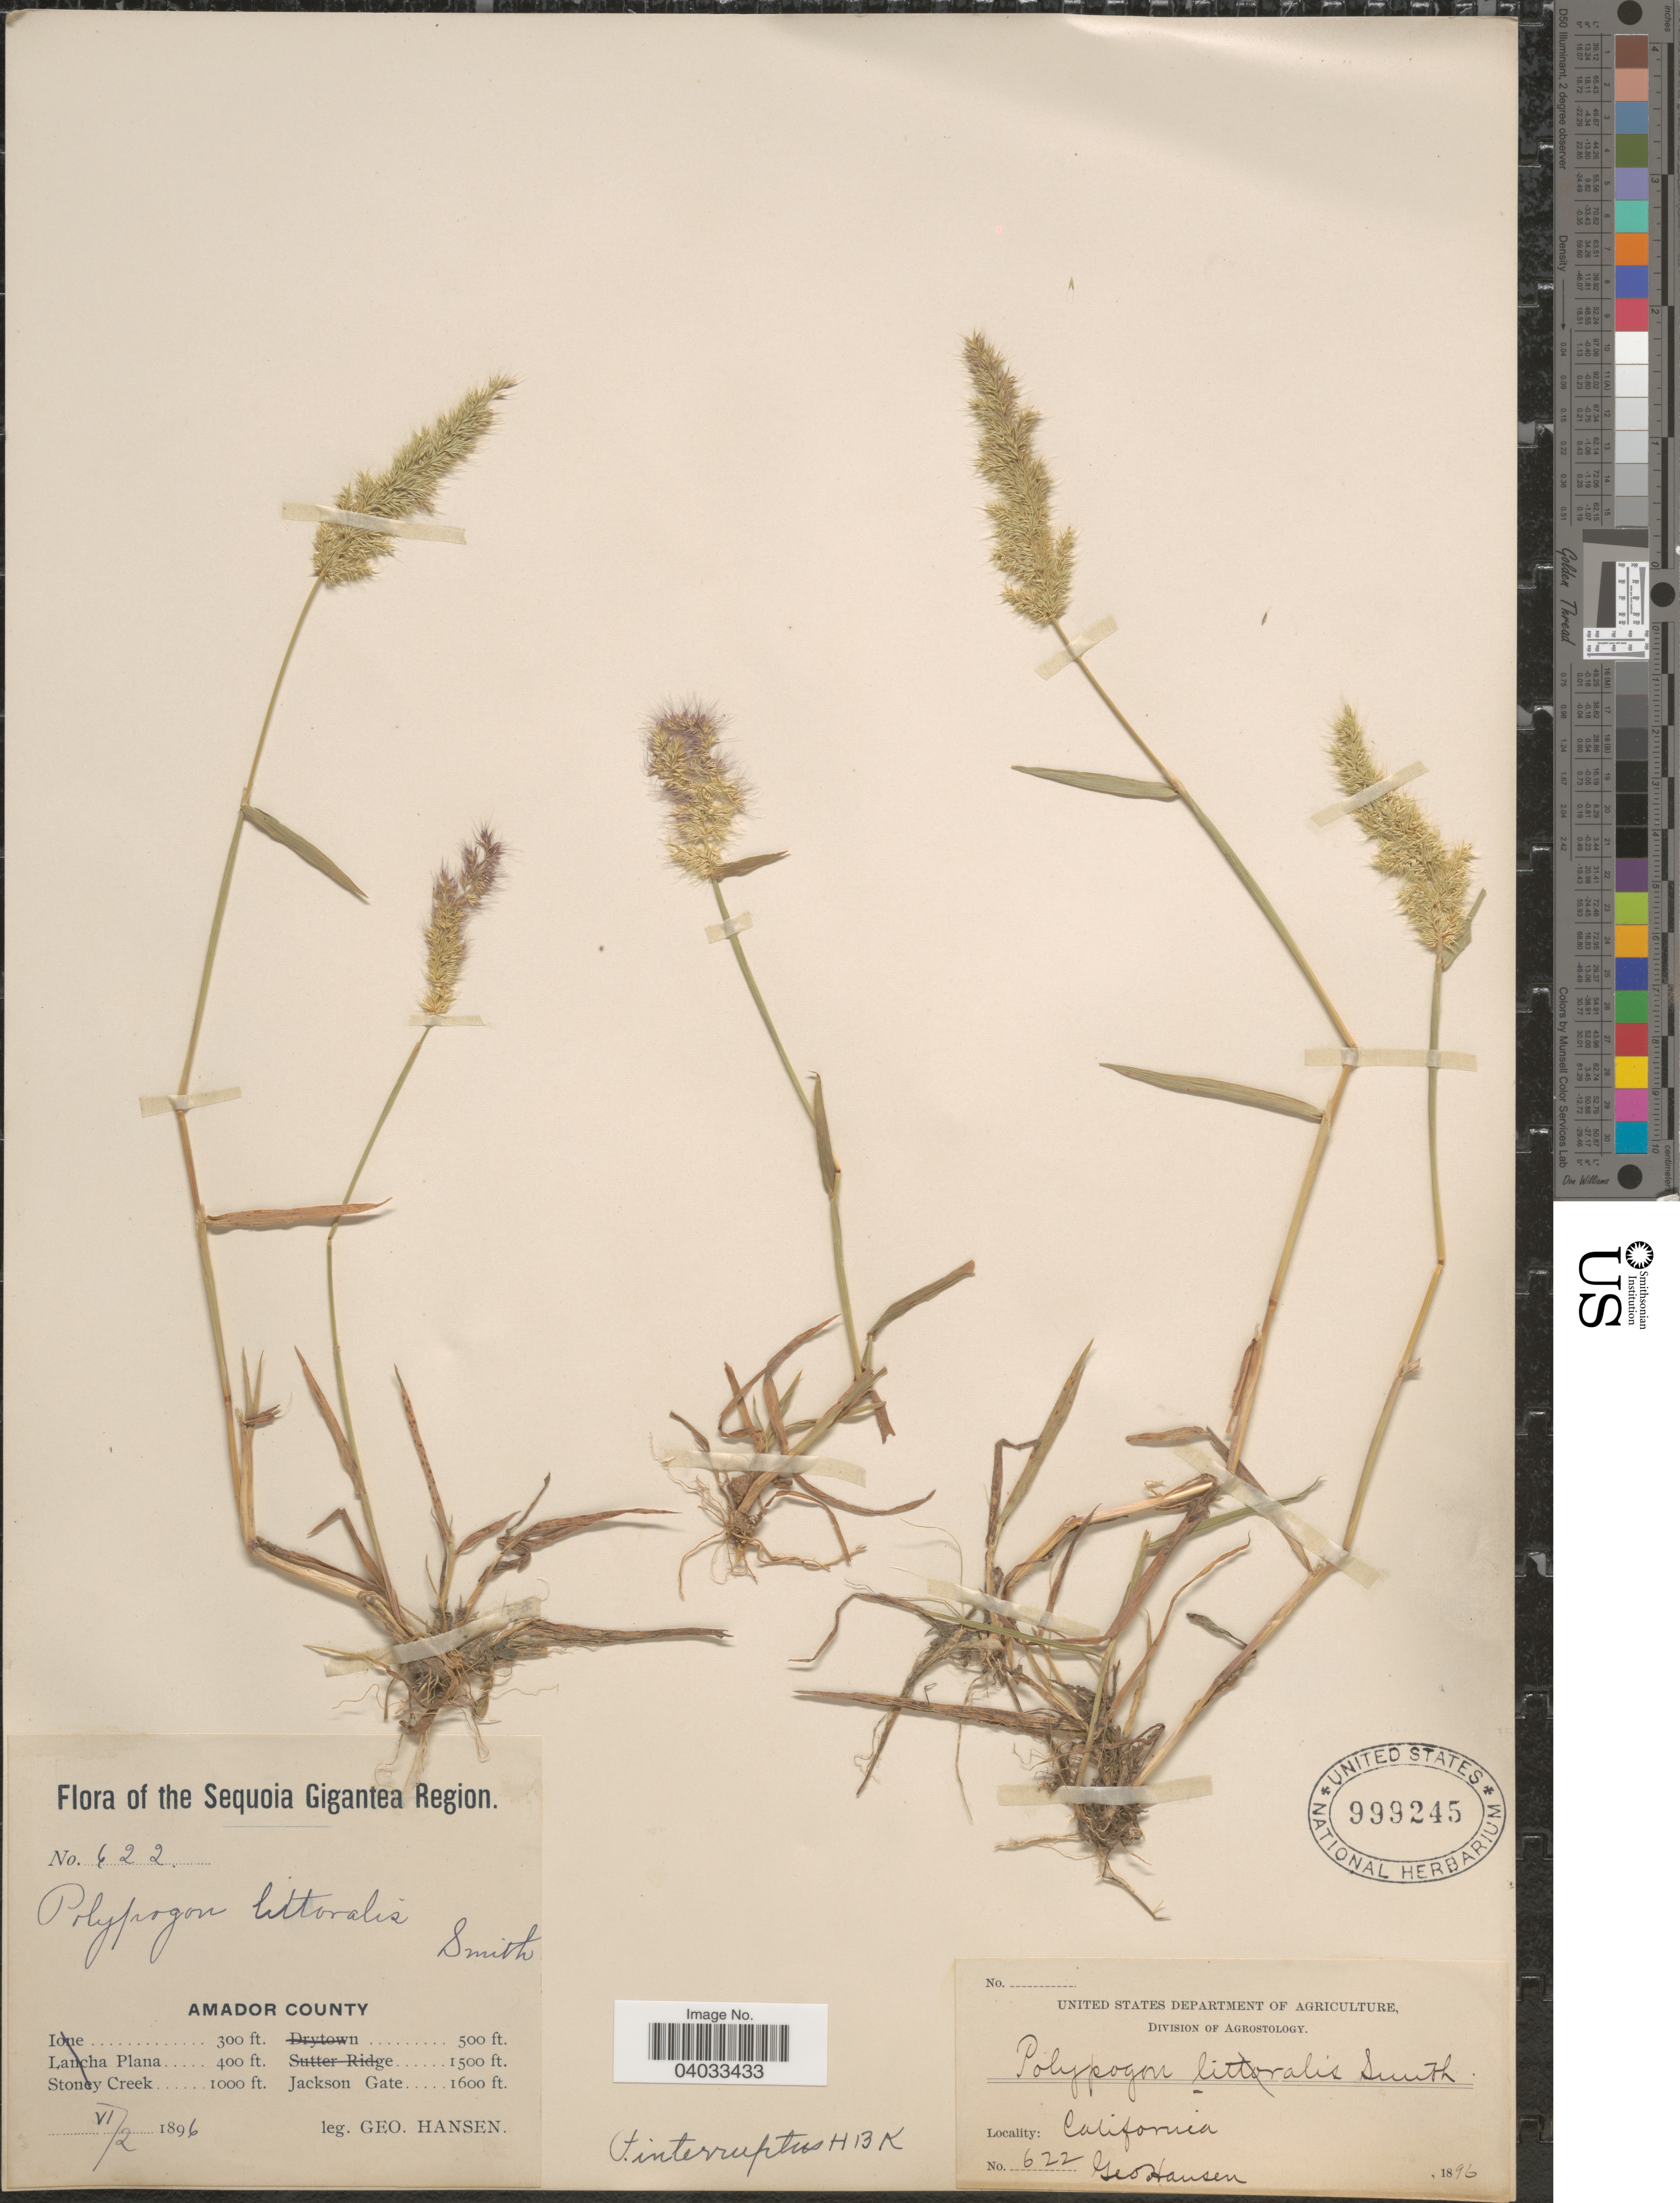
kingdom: Plantae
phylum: Tracheophyta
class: Liliopsida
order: Poales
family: Poaceae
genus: Polypogon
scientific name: Polypogon interruptus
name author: Kunth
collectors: G. Hansen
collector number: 622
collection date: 1896-06-02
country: United States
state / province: California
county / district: Amador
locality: The Sequoia Gigantea Region. Amador County. Jackson Gate.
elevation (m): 488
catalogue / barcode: US 999245